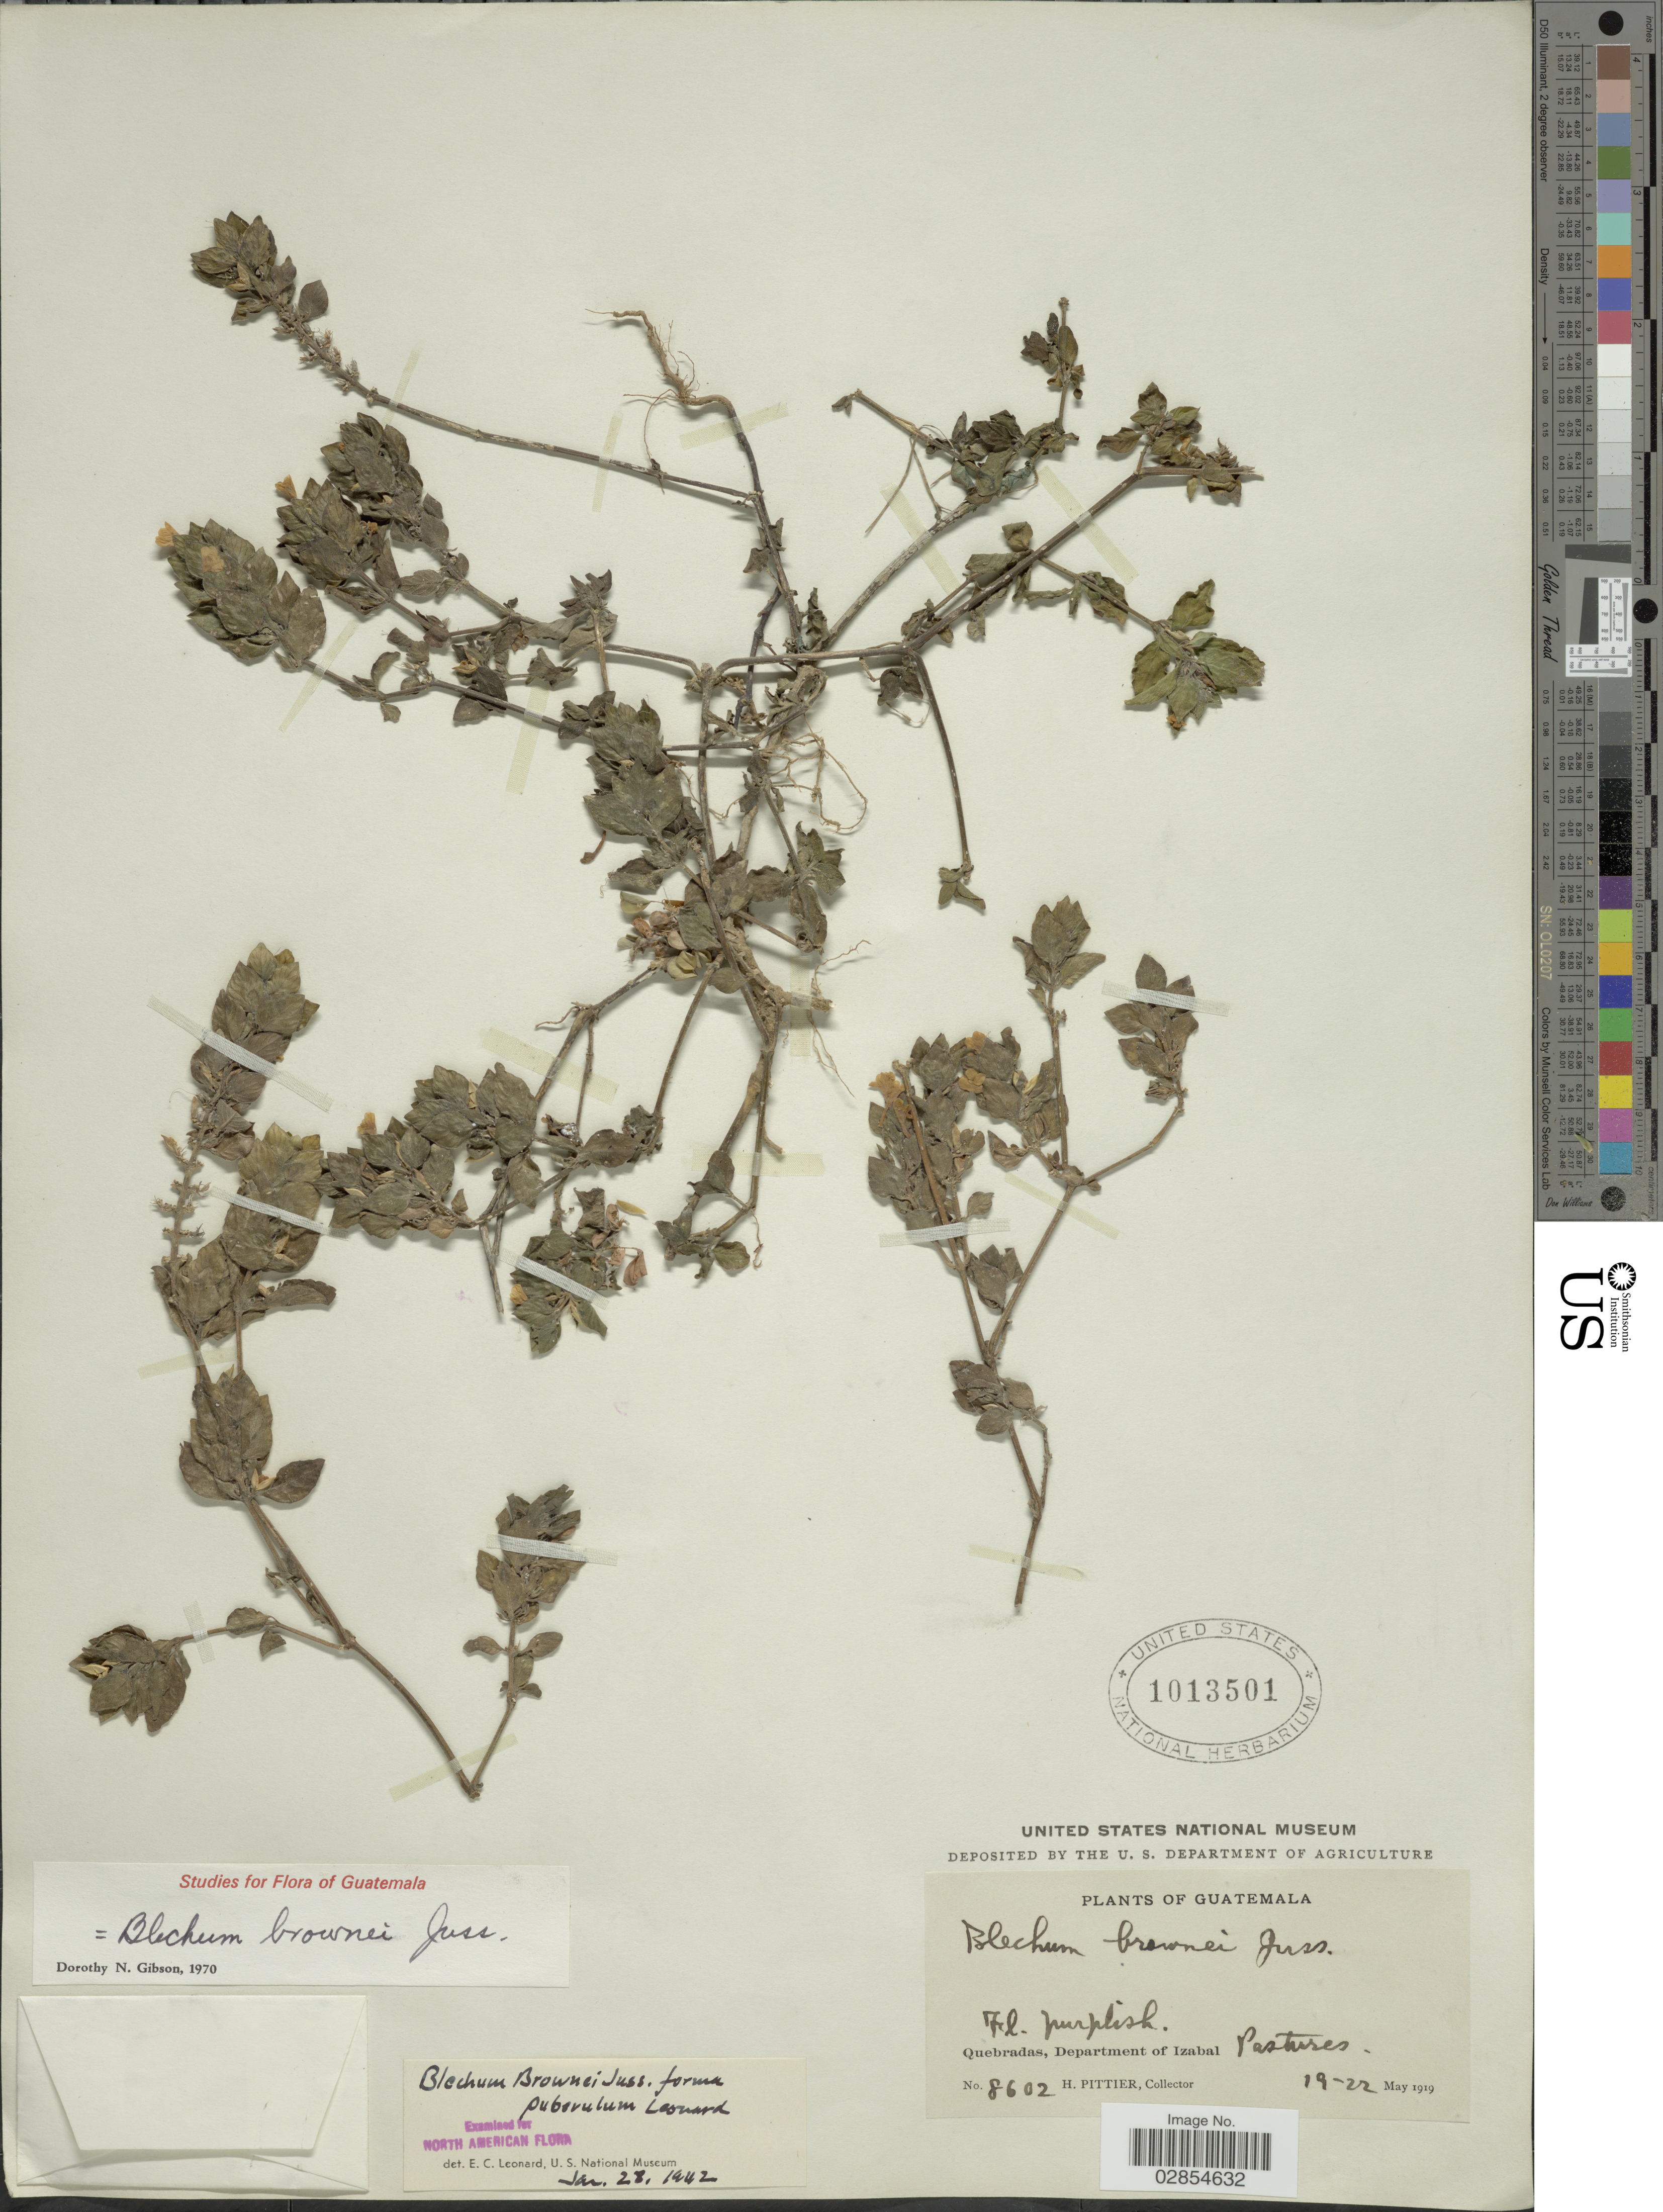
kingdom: Plantae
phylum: Tracheophyta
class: Magnoliopsida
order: Lamiales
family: Acanthaceae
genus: Blechum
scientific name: Blechum pyramidatum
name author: (Lam.) Urb.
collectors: H. F. Pittier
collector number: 8602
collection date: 1919-05-19/1919-05-22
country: Guatemala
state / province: Izabal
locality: Quebradas, Department of Izabal.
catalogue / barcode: US 1013501